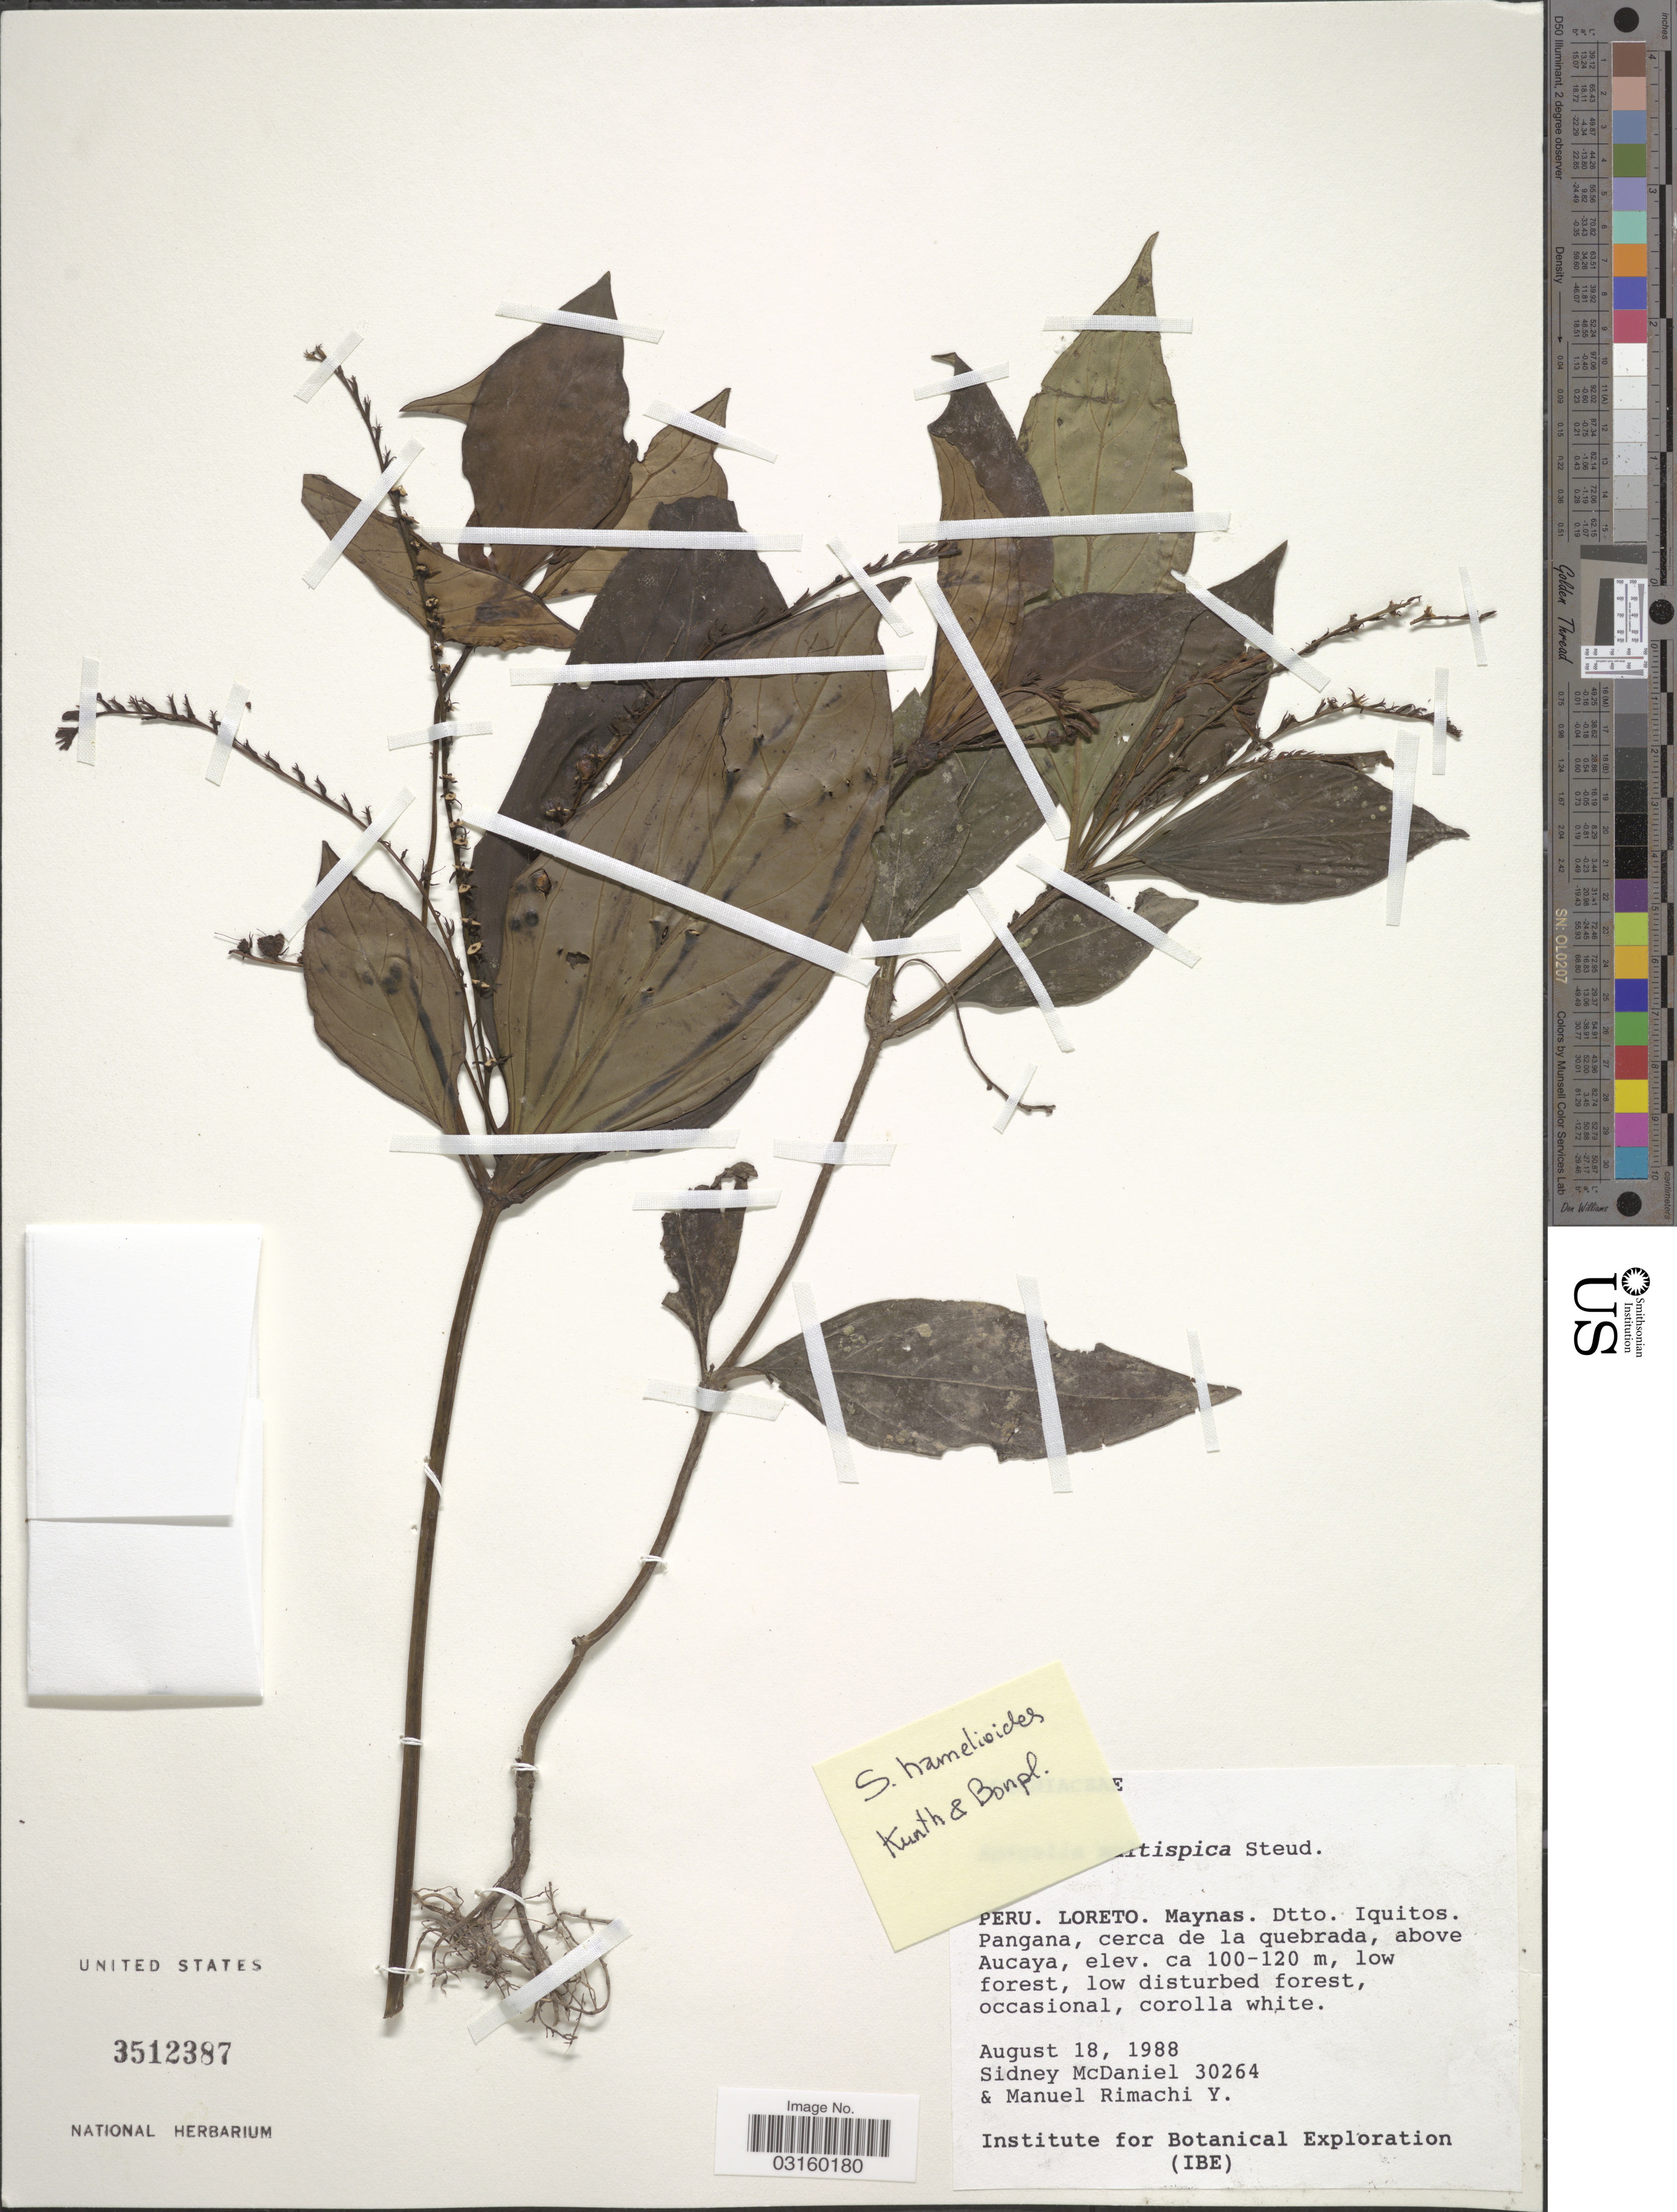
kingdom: Plantae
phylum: Tracheophyta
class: Magnoliopsida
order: Gentianales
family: Loganiaceae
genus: Spigelia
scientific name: Spigelia hamelioides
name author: Kunth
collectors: S. McDaniel & M. Rimachi Y.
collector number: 30264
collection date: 1988-08-18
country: Peru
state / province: Loreto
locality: Maynas. Dtto. Iquitos. Pangana, cerca de la quebrada, above Aucaya.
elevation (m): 100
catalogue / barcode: US 3512387